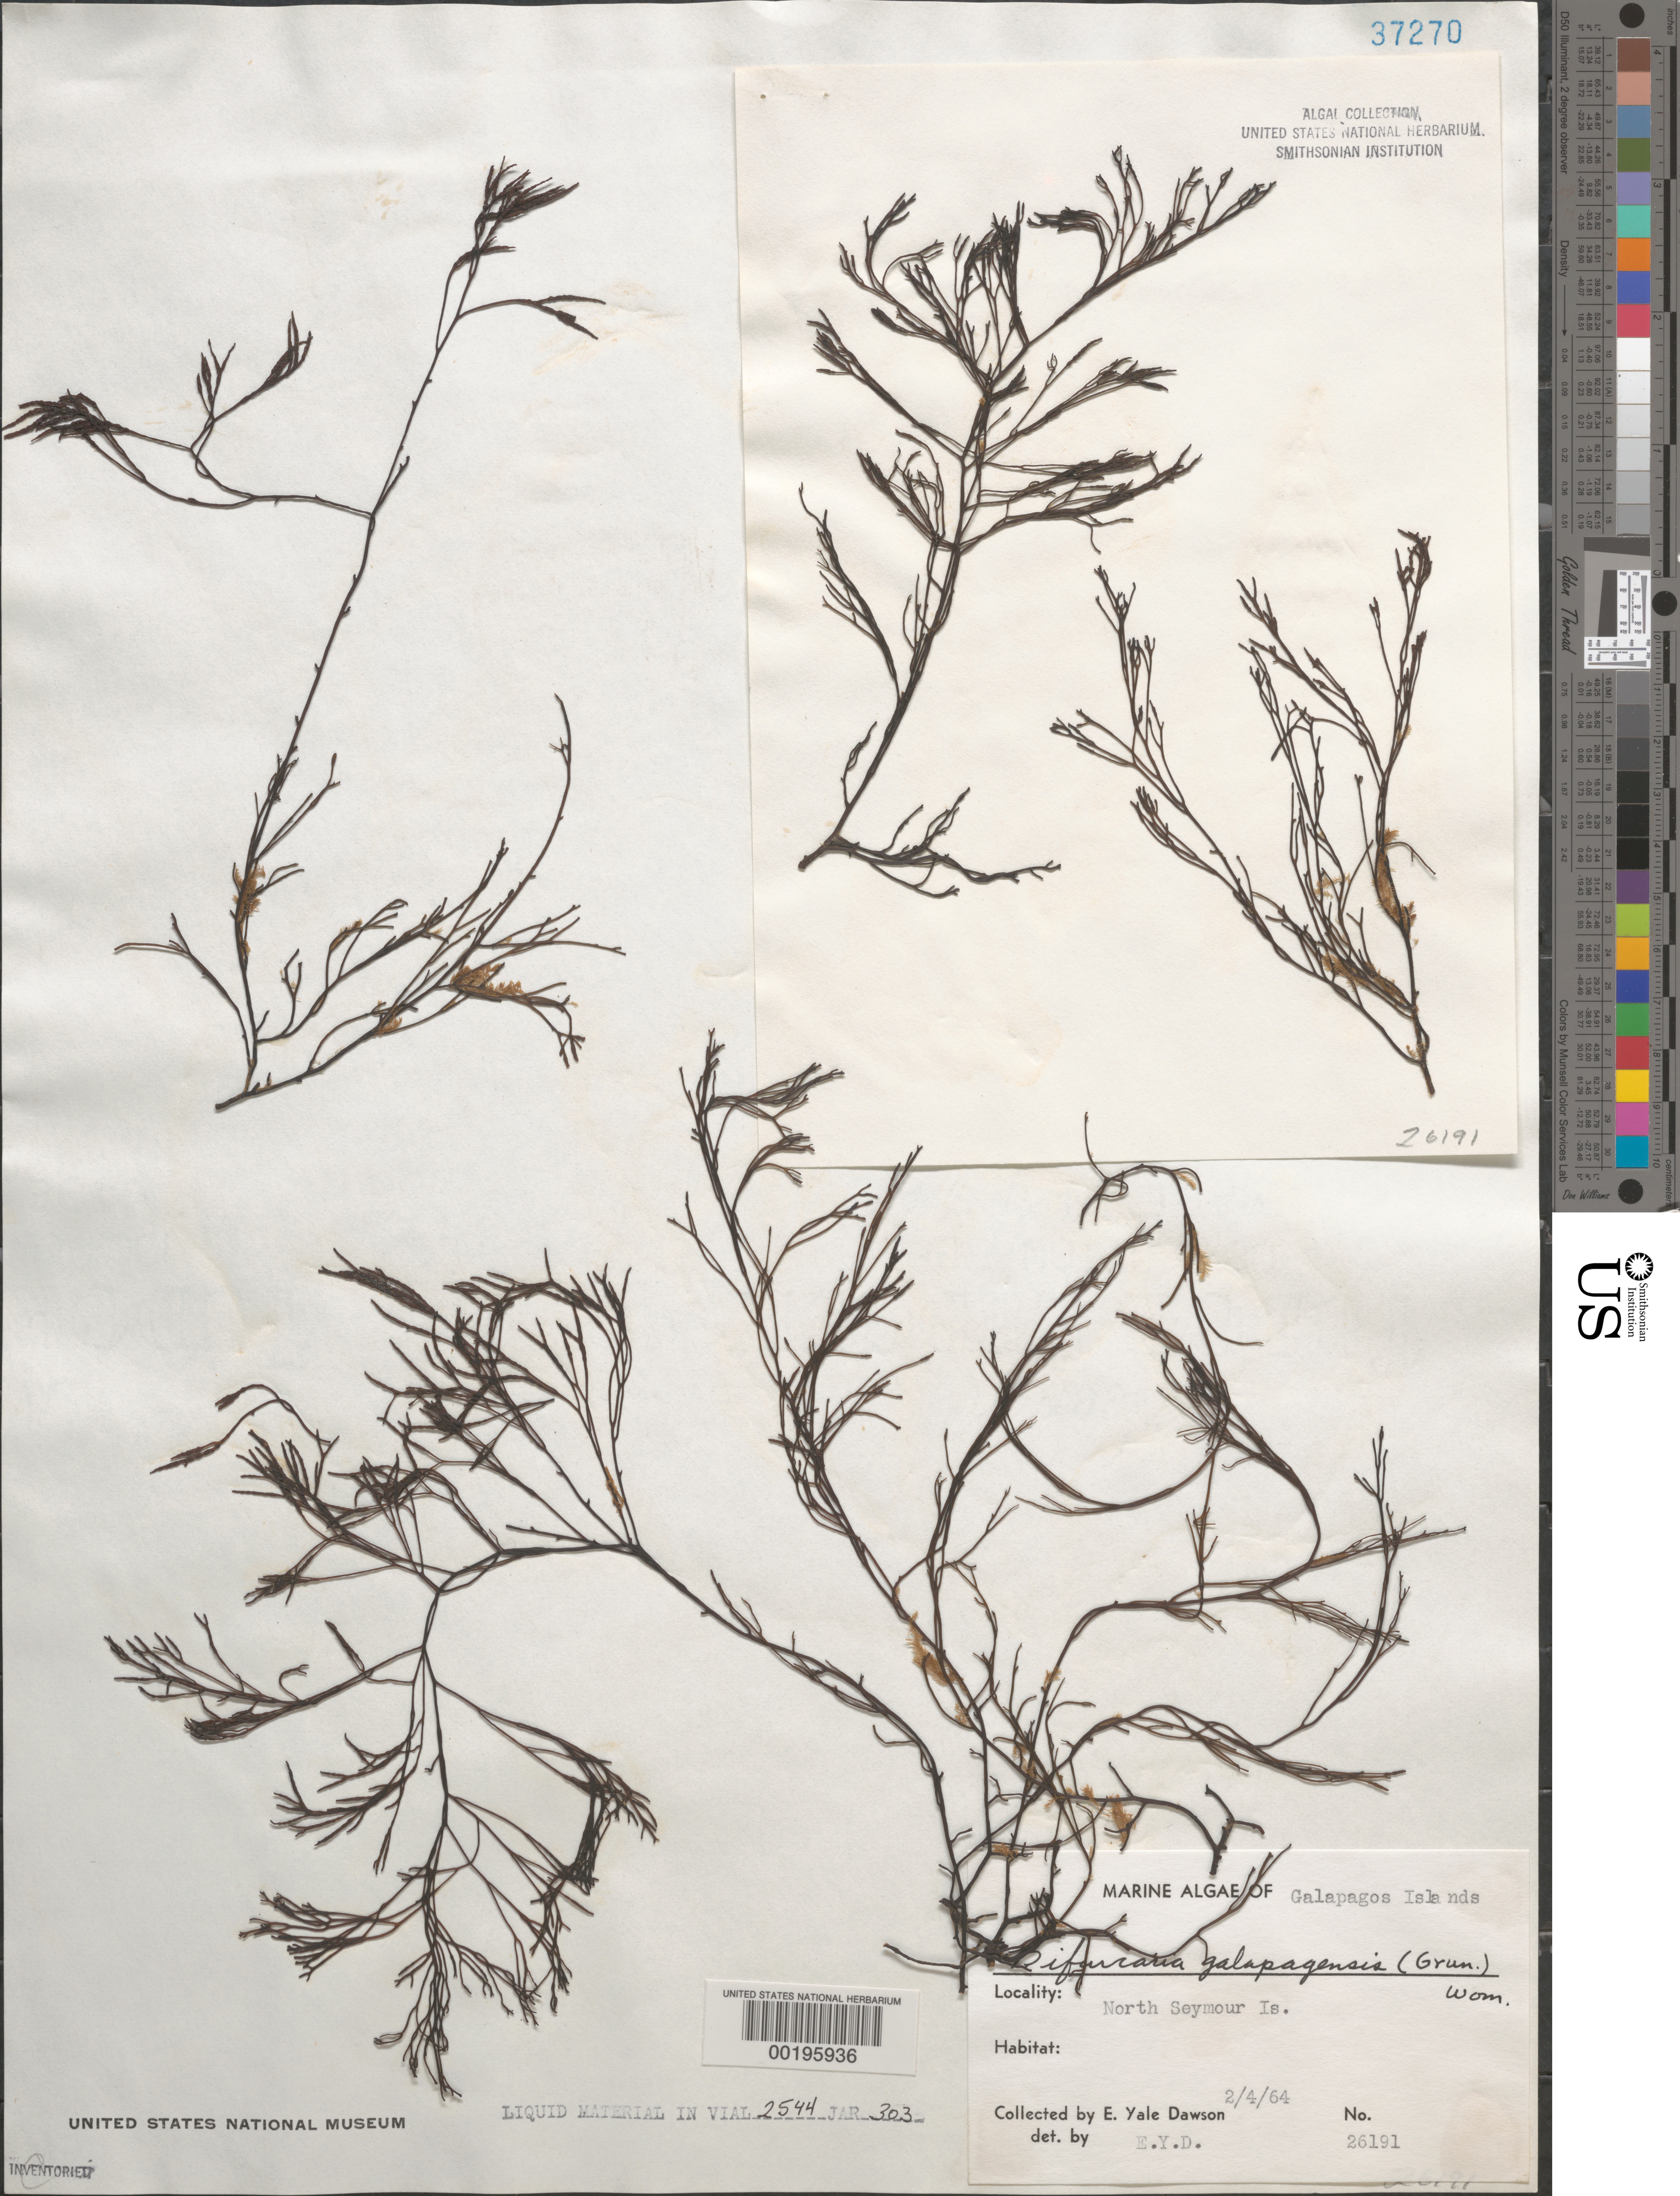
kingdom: Chromista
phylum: Ochrophyta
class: Phaeophyceae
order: Fucales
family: Sargassaceae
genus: Bifurcaria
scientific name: Bifurcaria galapagensis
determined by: Dawson, E. Y.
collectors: E. Y. Dawson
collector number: EYD 26191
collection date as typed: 04 Feb 1964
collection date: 1964-02-04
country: Ecuador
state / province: Colón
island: Seymour [North Seymour]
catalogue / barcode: US 37270